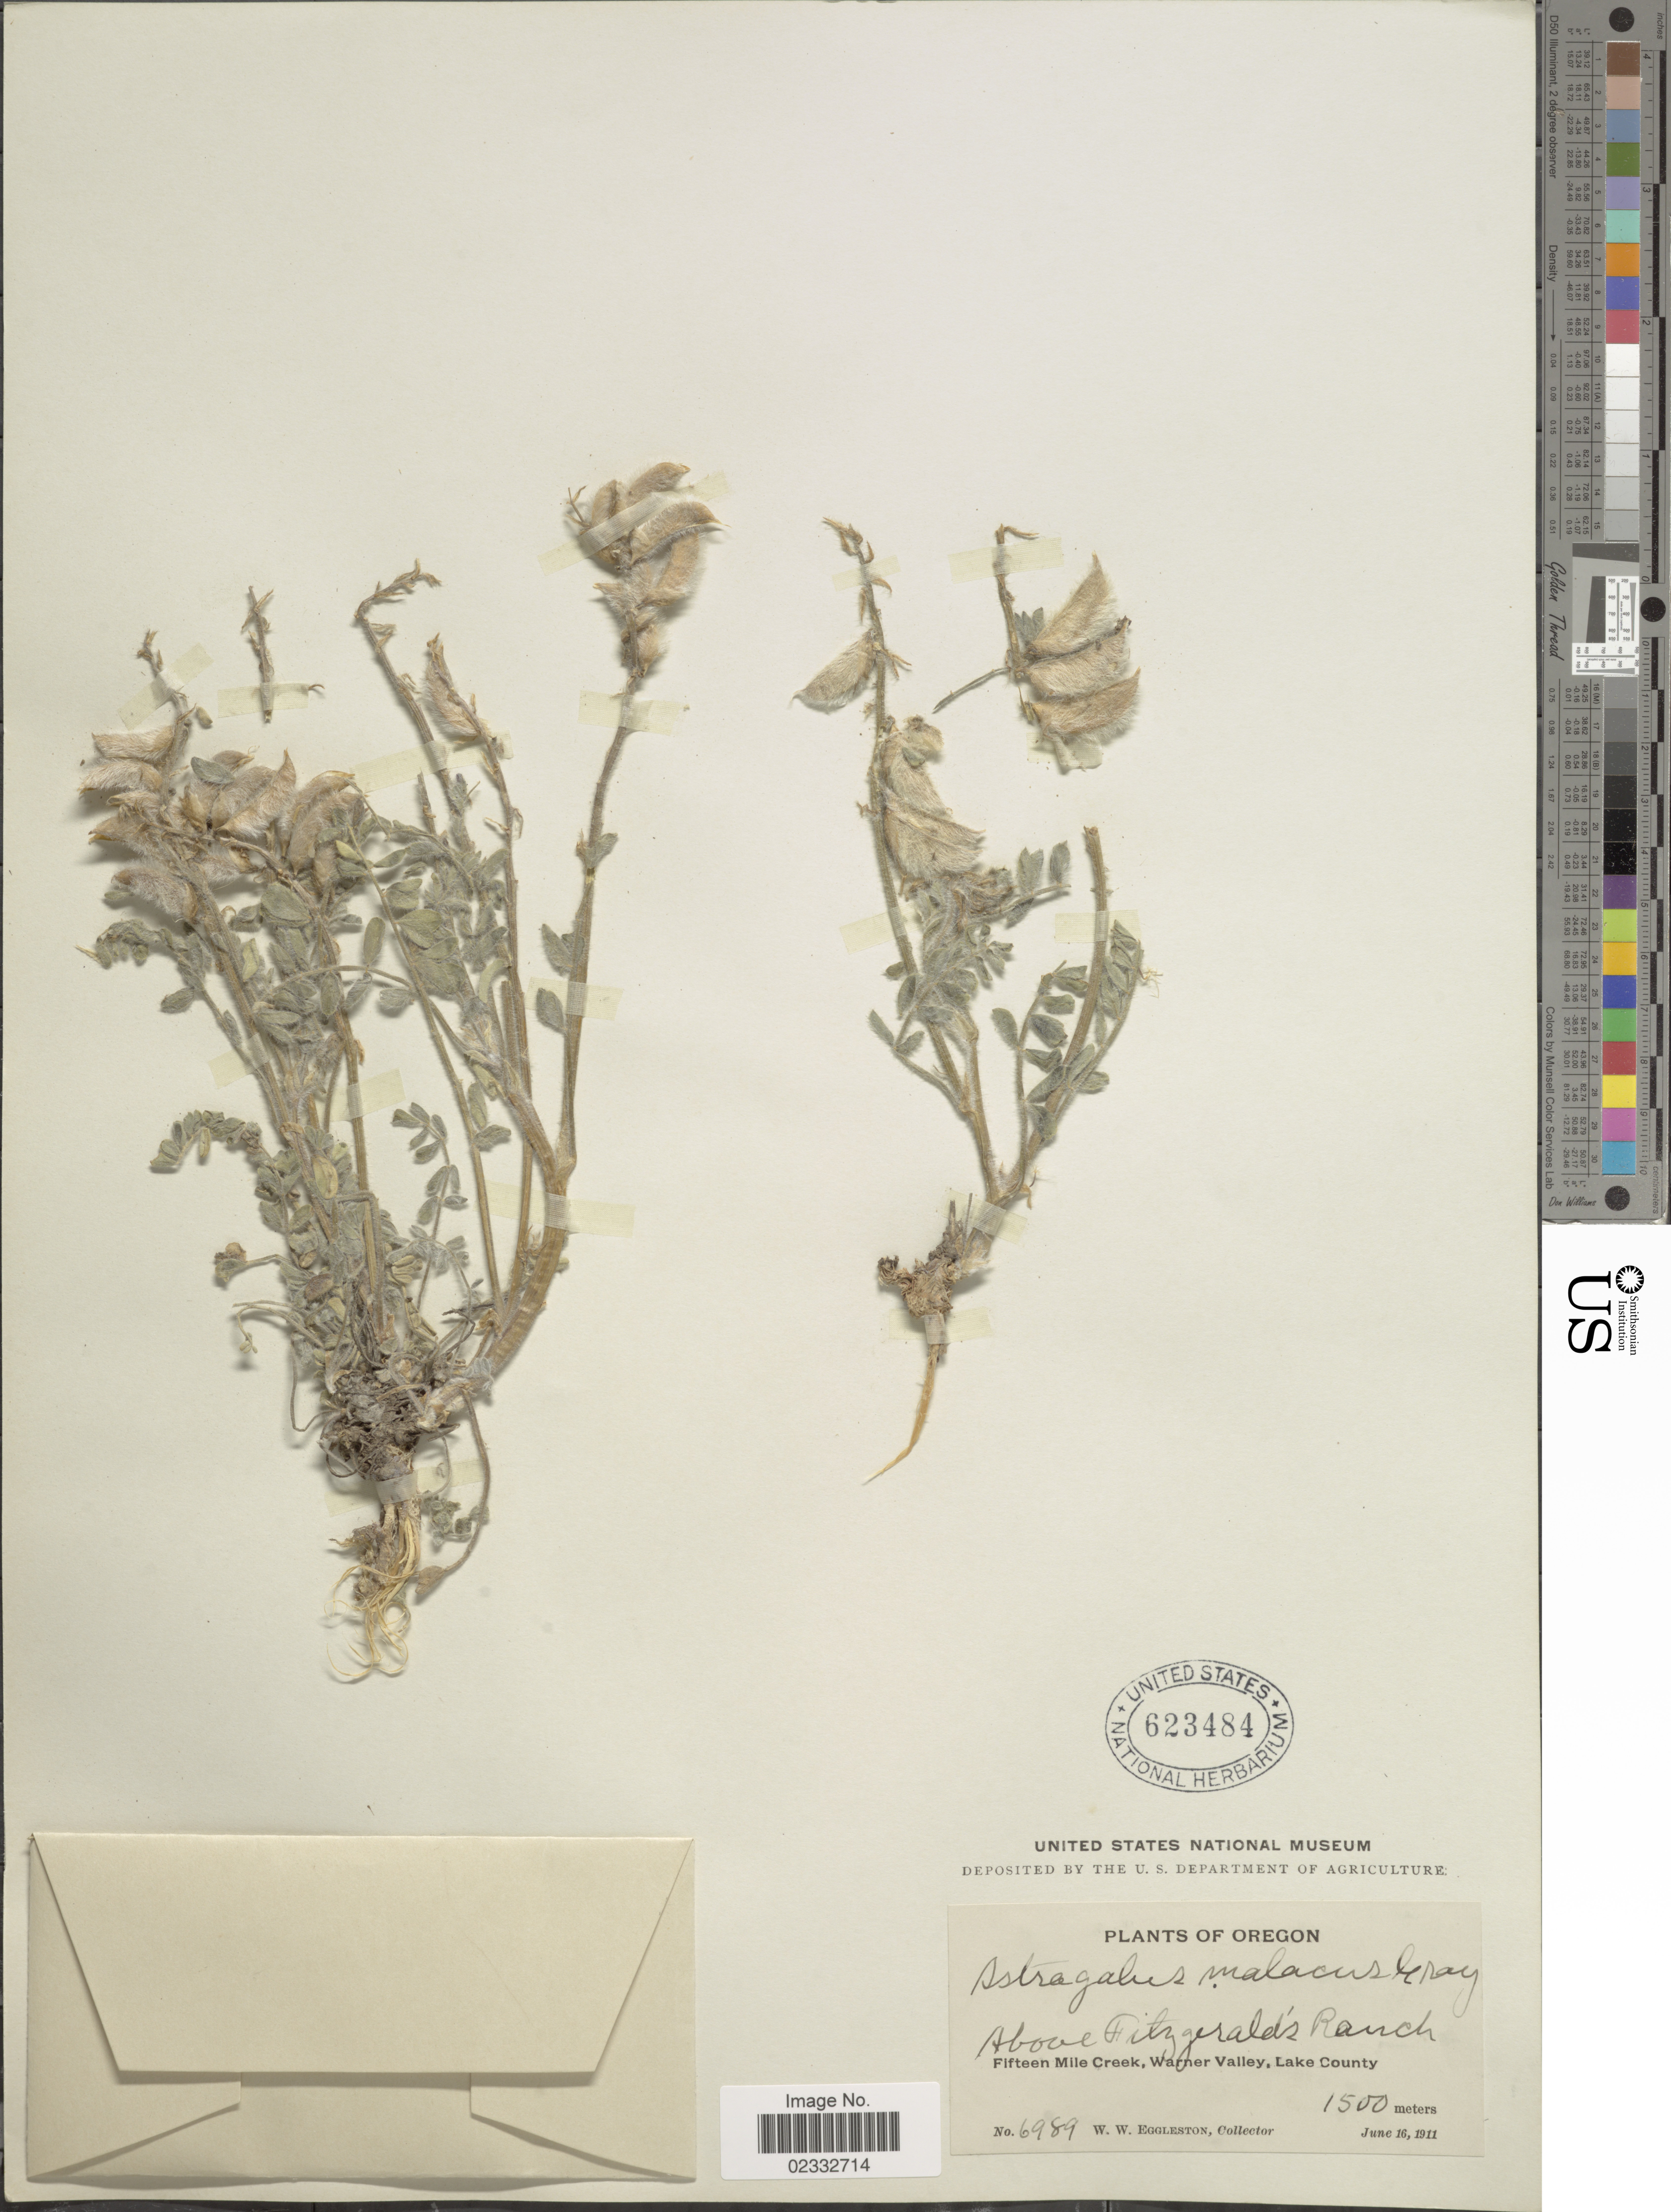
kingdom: Plantae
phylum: Tracheophyta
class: Magnoliopsida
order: Fabales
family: Fabaceae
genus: Astragalus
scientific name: Astragalus malacus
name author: A. Gray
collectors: W. W. Eggleston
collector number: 6989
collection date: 1911-06-16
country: United States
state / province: Oregon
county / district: Lake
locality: Above Fitzgerald's Ranch, Fifteen Mile Creek, Warner Valley, Lake County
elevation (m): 1500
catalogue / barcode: US 623484